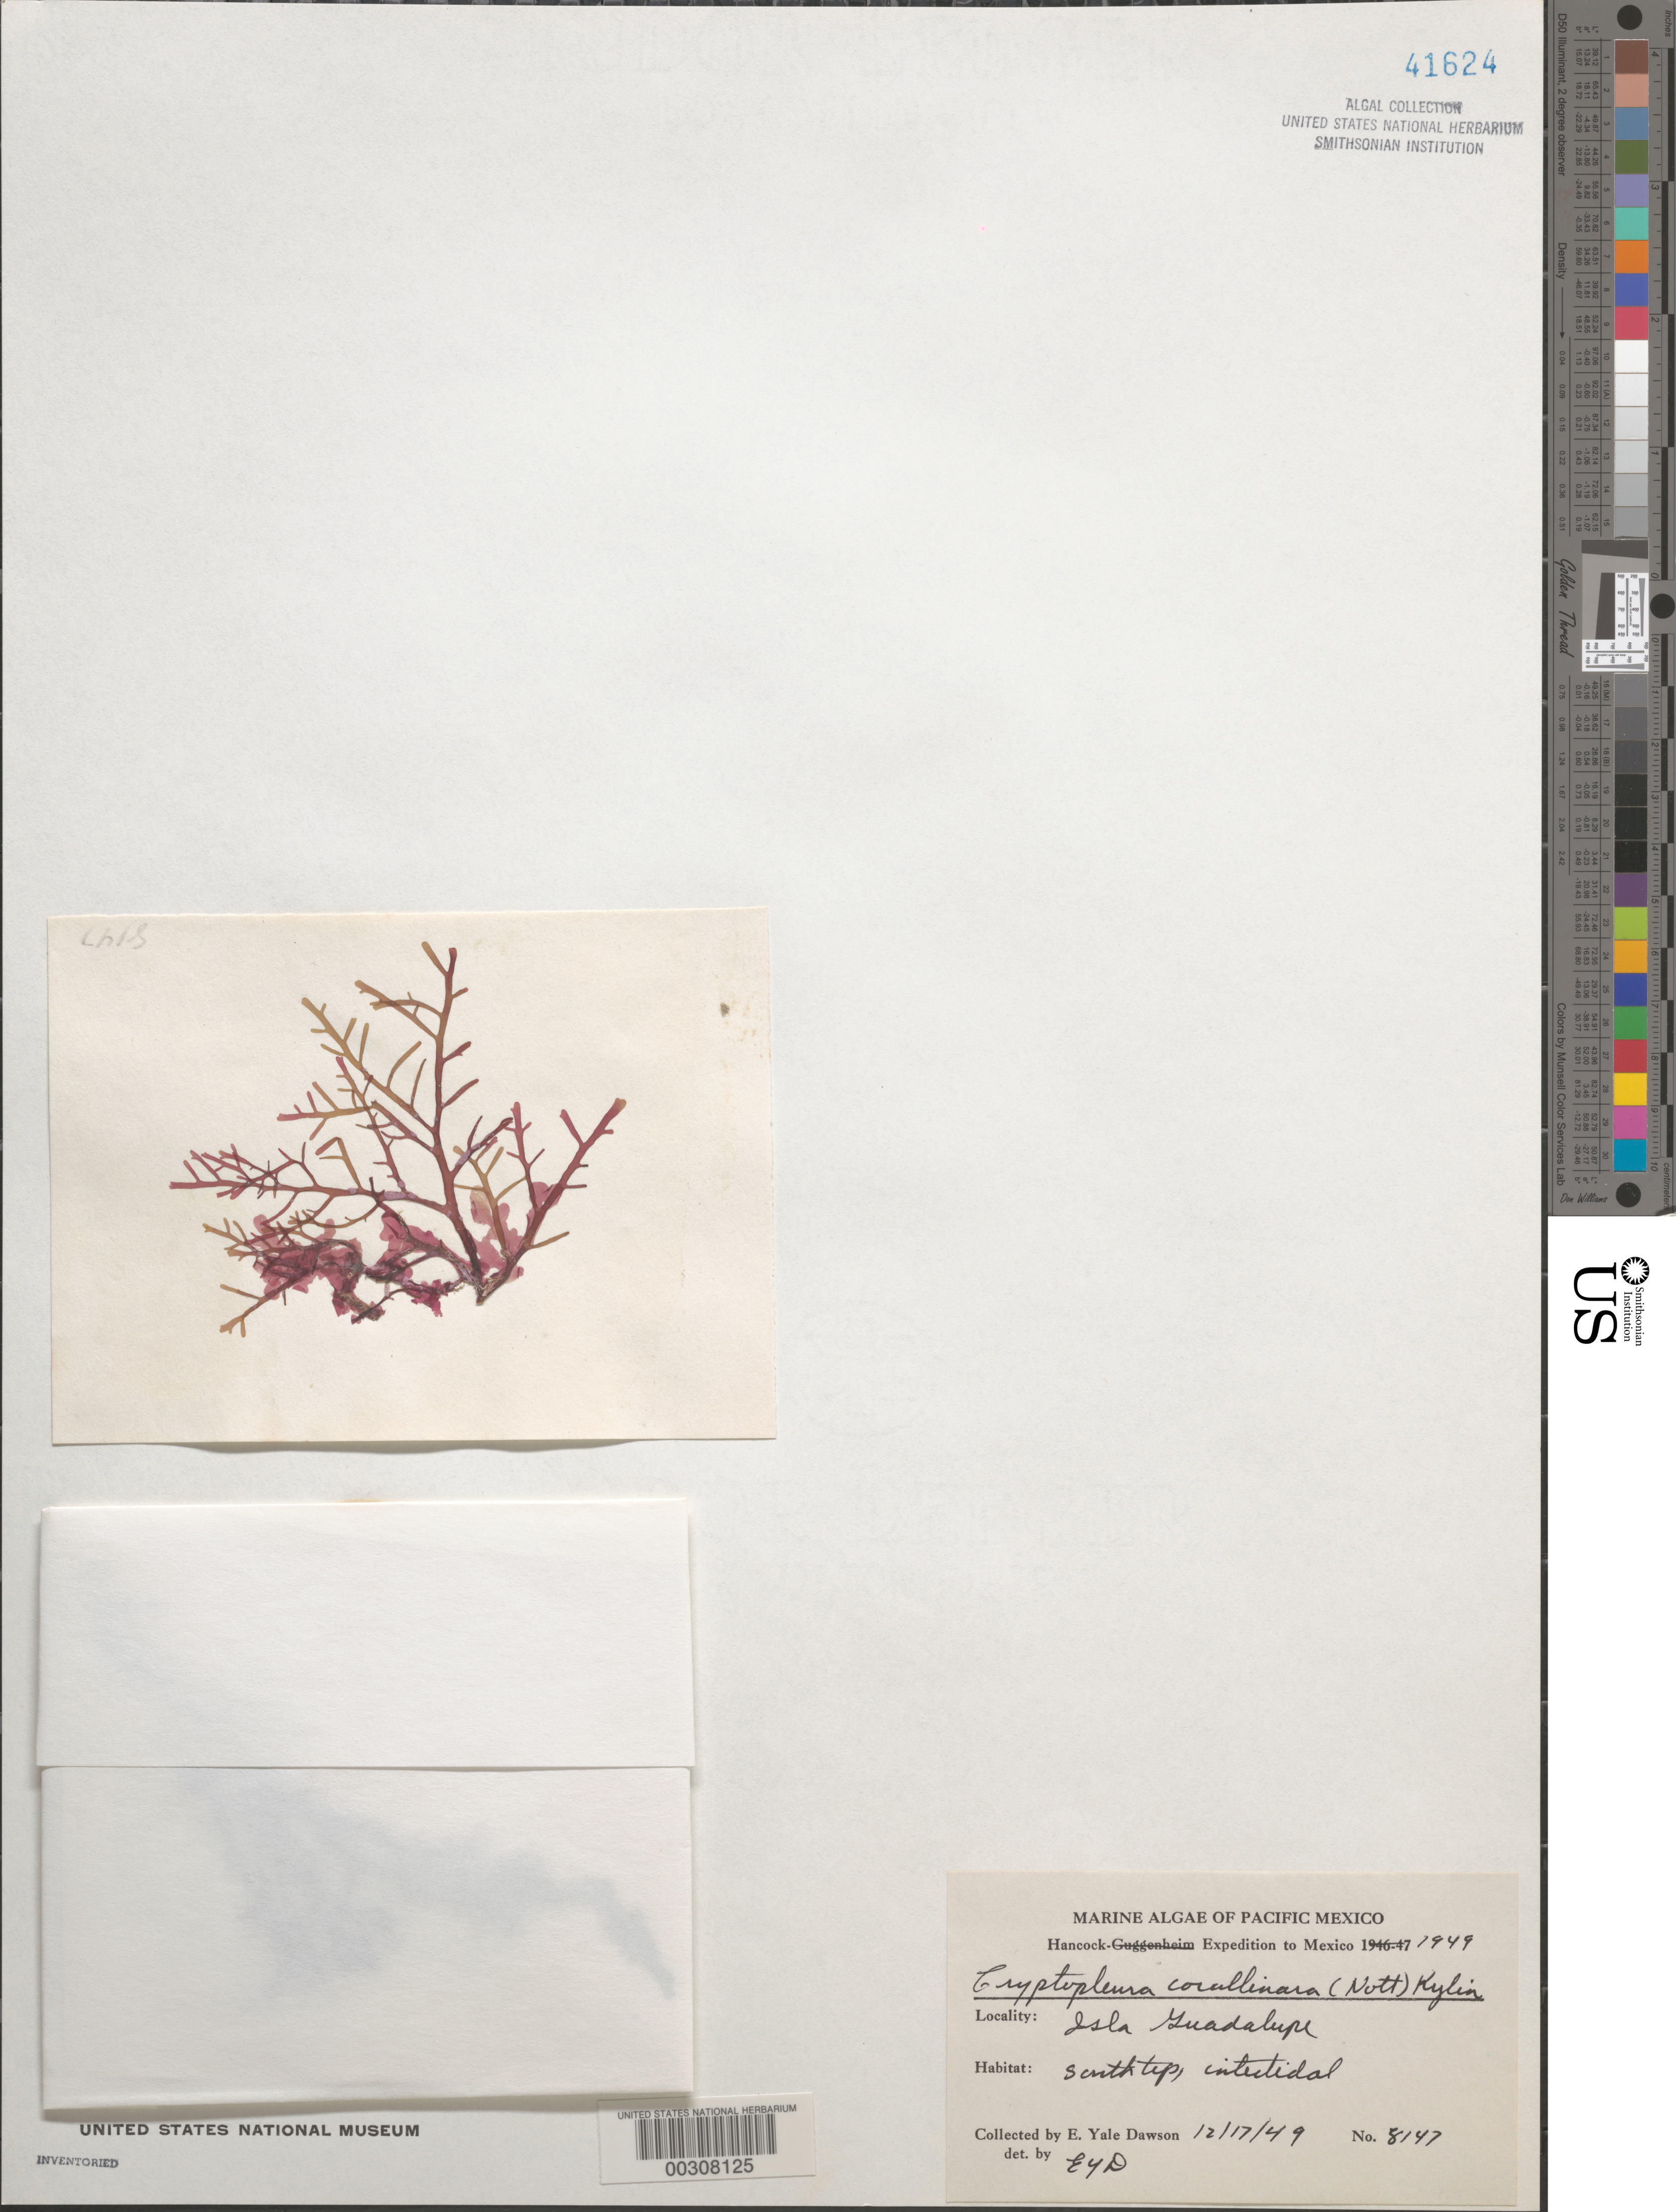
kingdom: Plantae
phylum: Rhodophyta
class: Florideophyceae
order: Ceramiales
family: Delesseriaceae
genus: Cryptopleura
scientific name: Cryptopleura corallinara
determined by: Dawson, E. Y.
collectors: E. Y. Dawson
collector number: EYD 8147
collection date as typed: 17 Dec 1949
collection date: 1949-12-17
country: Mexico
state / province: Baja California Norte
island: Isla Guadalupe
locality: South tip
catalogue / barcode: US 41624